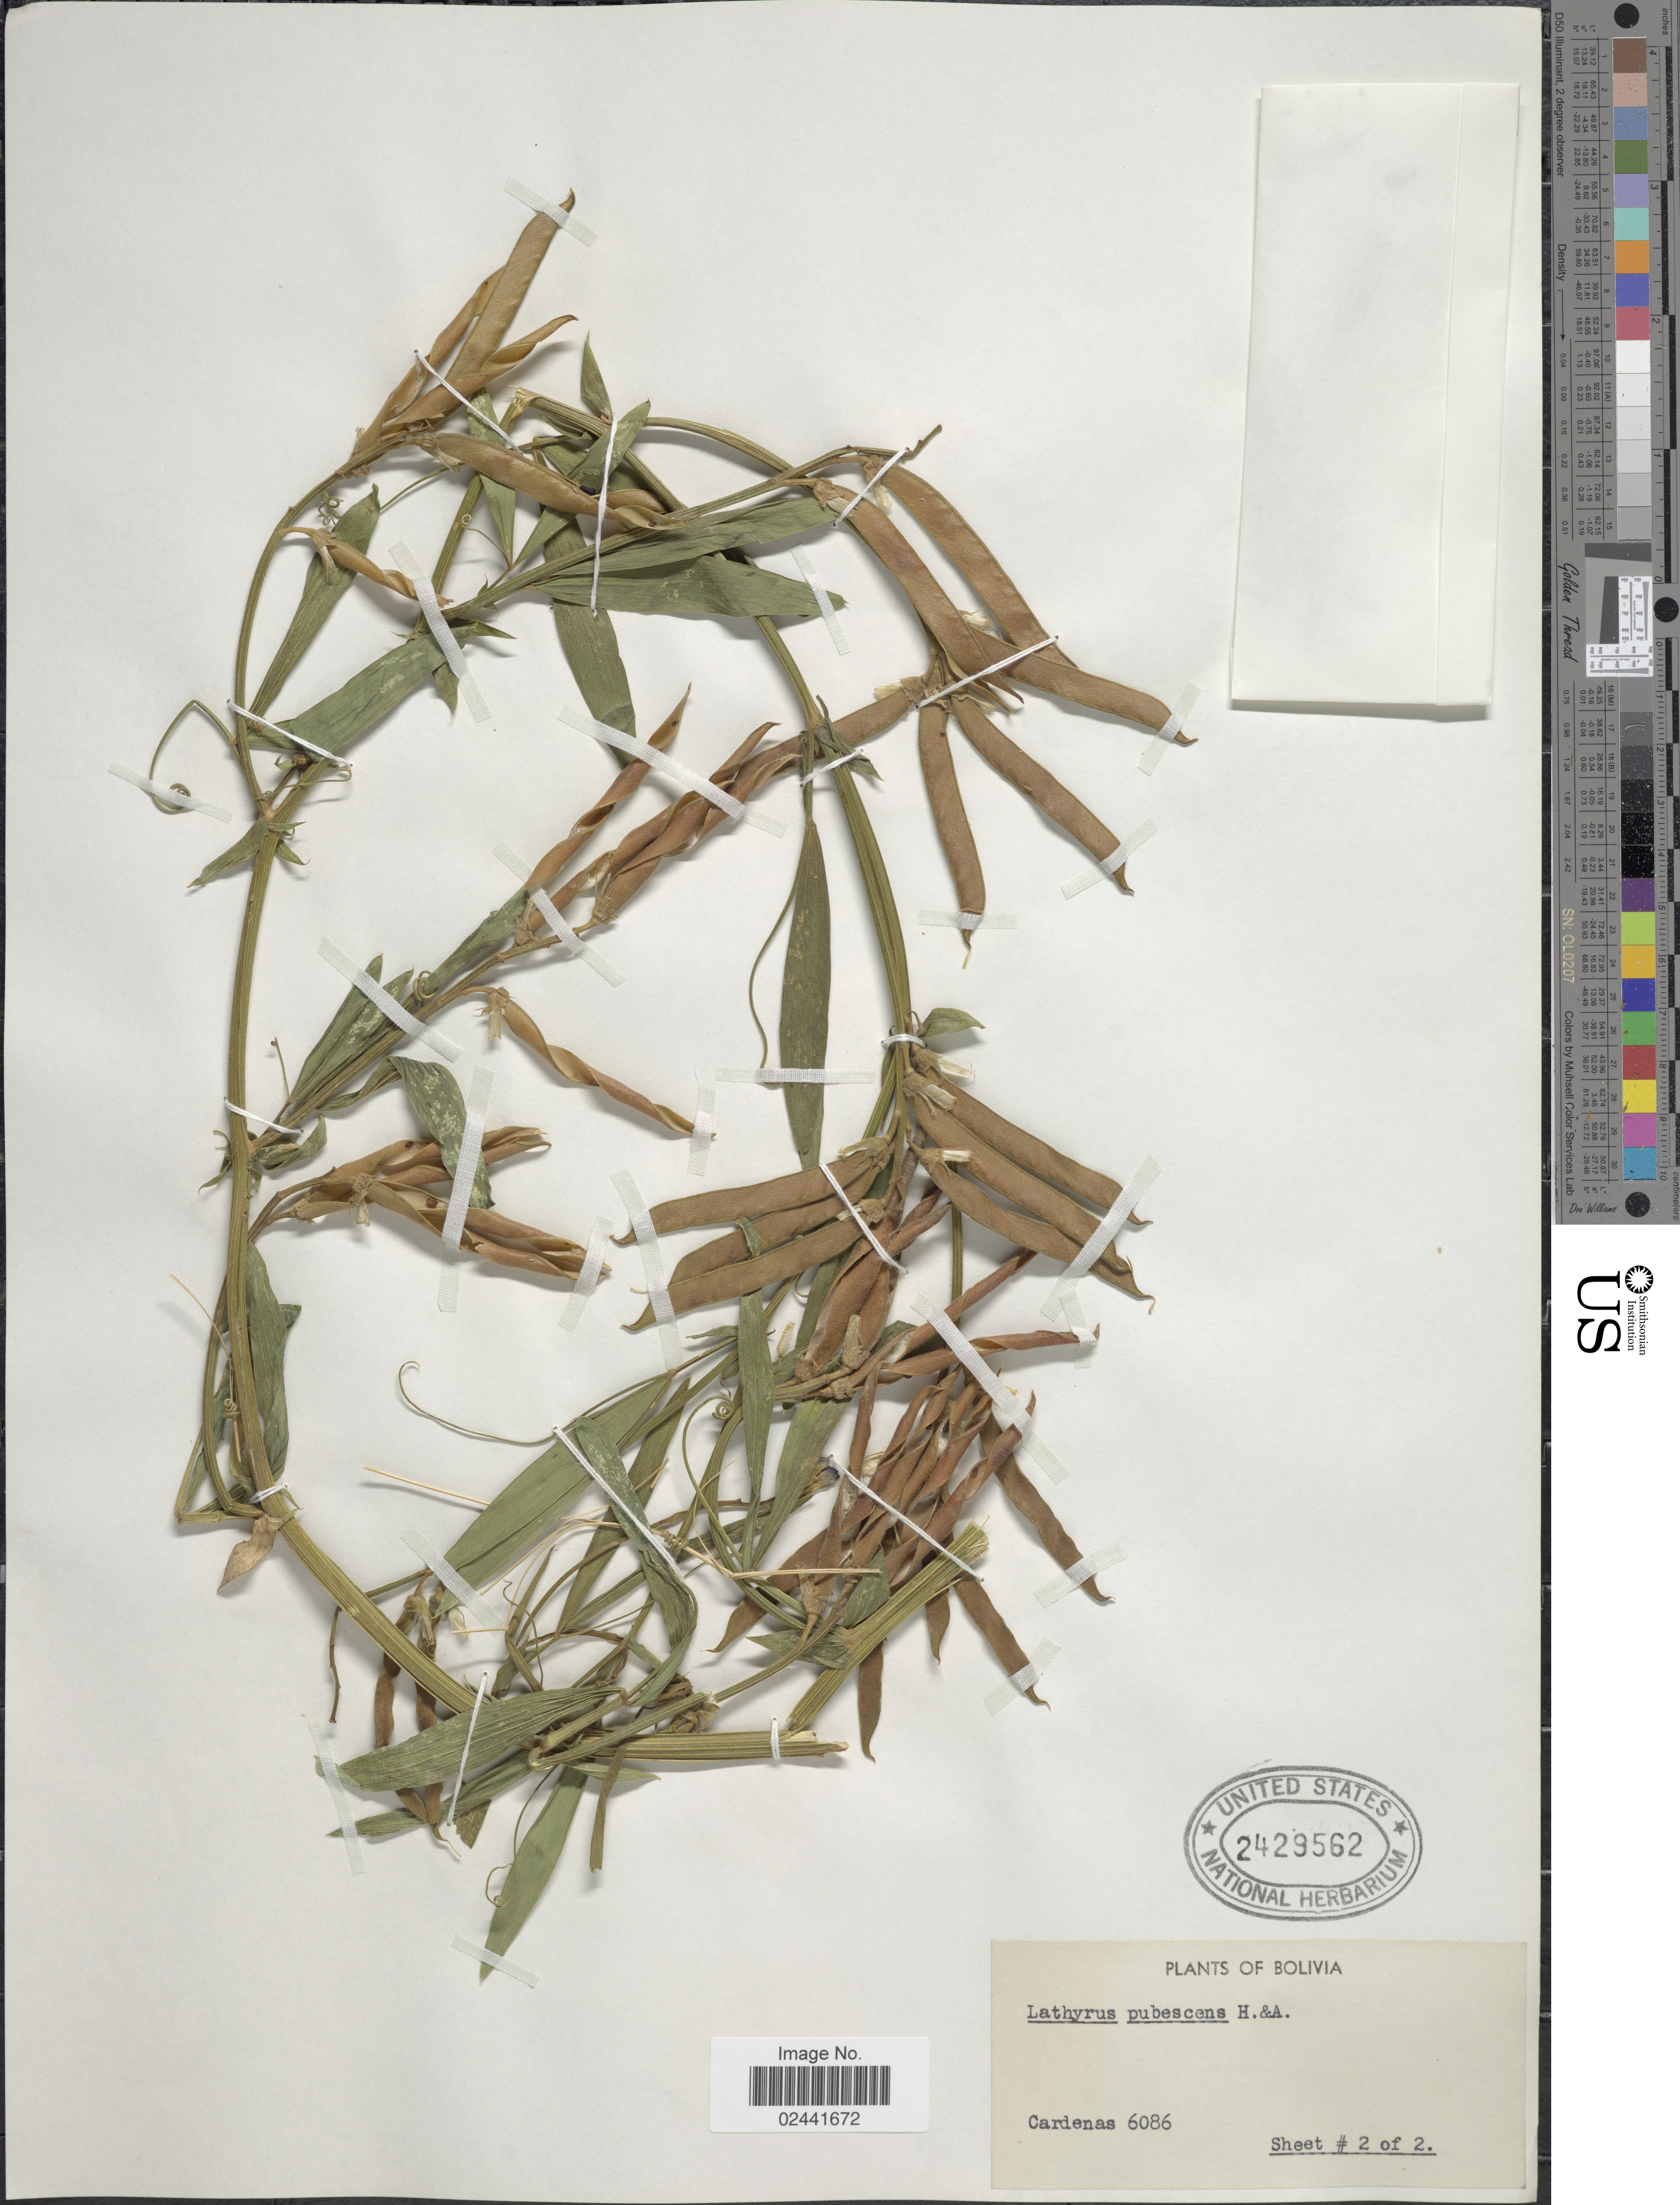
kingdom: Plantae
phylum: Tracheophyta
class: Magnoliopsida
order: Fabales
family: Fabaceae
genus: Lathyrus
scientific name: Lathyrus pubescens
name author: Hook. & Arn.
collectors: M. Cárdenas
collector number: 6086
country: Bolivia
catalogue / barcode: US 2429562